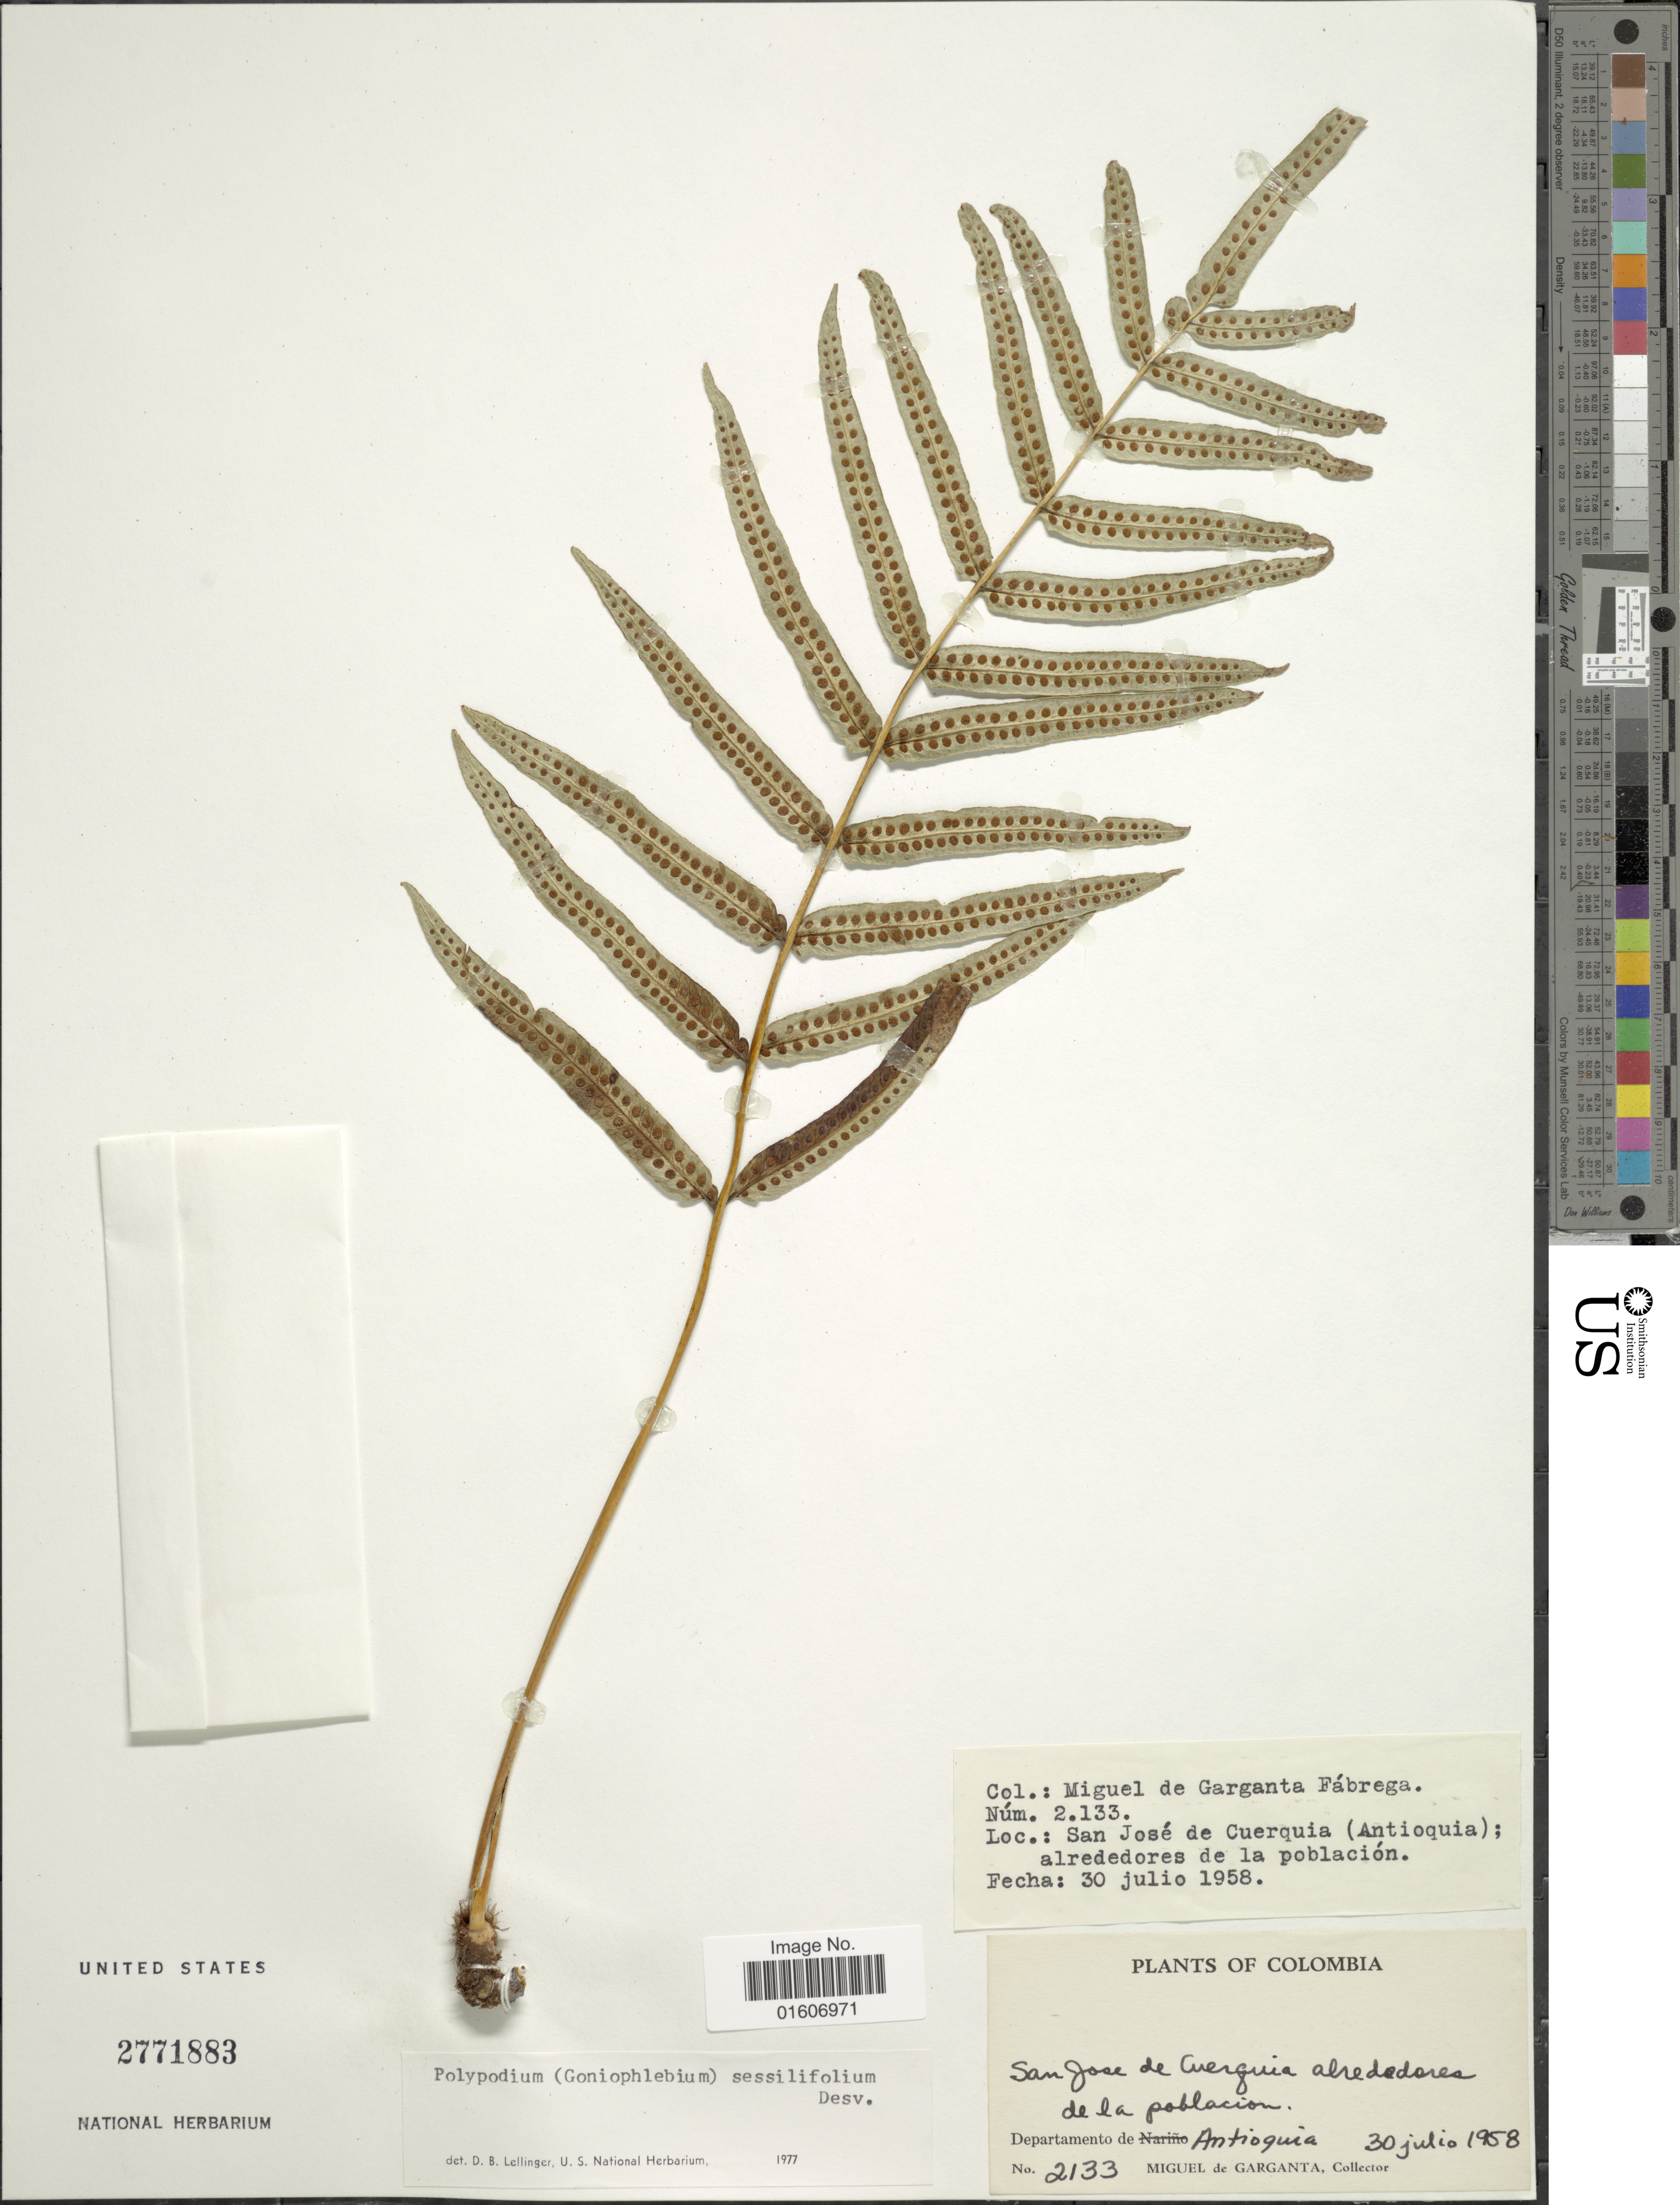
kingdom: Plantae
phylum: Tracheophyta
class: Polypodiopsida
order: Polypodiales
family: Polypodiaceae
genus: Serpocaulon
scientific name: Serpocaulon sessilifolium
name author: (Desv.) A.R. Sm.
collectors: M. Fabrega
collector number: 2133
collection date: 1958-07-30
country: Colombia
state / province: Antioquia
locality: San Jose de Cuerquia alrededores de la poblacion, Departamento de Antioquia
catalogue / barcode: US 2771883